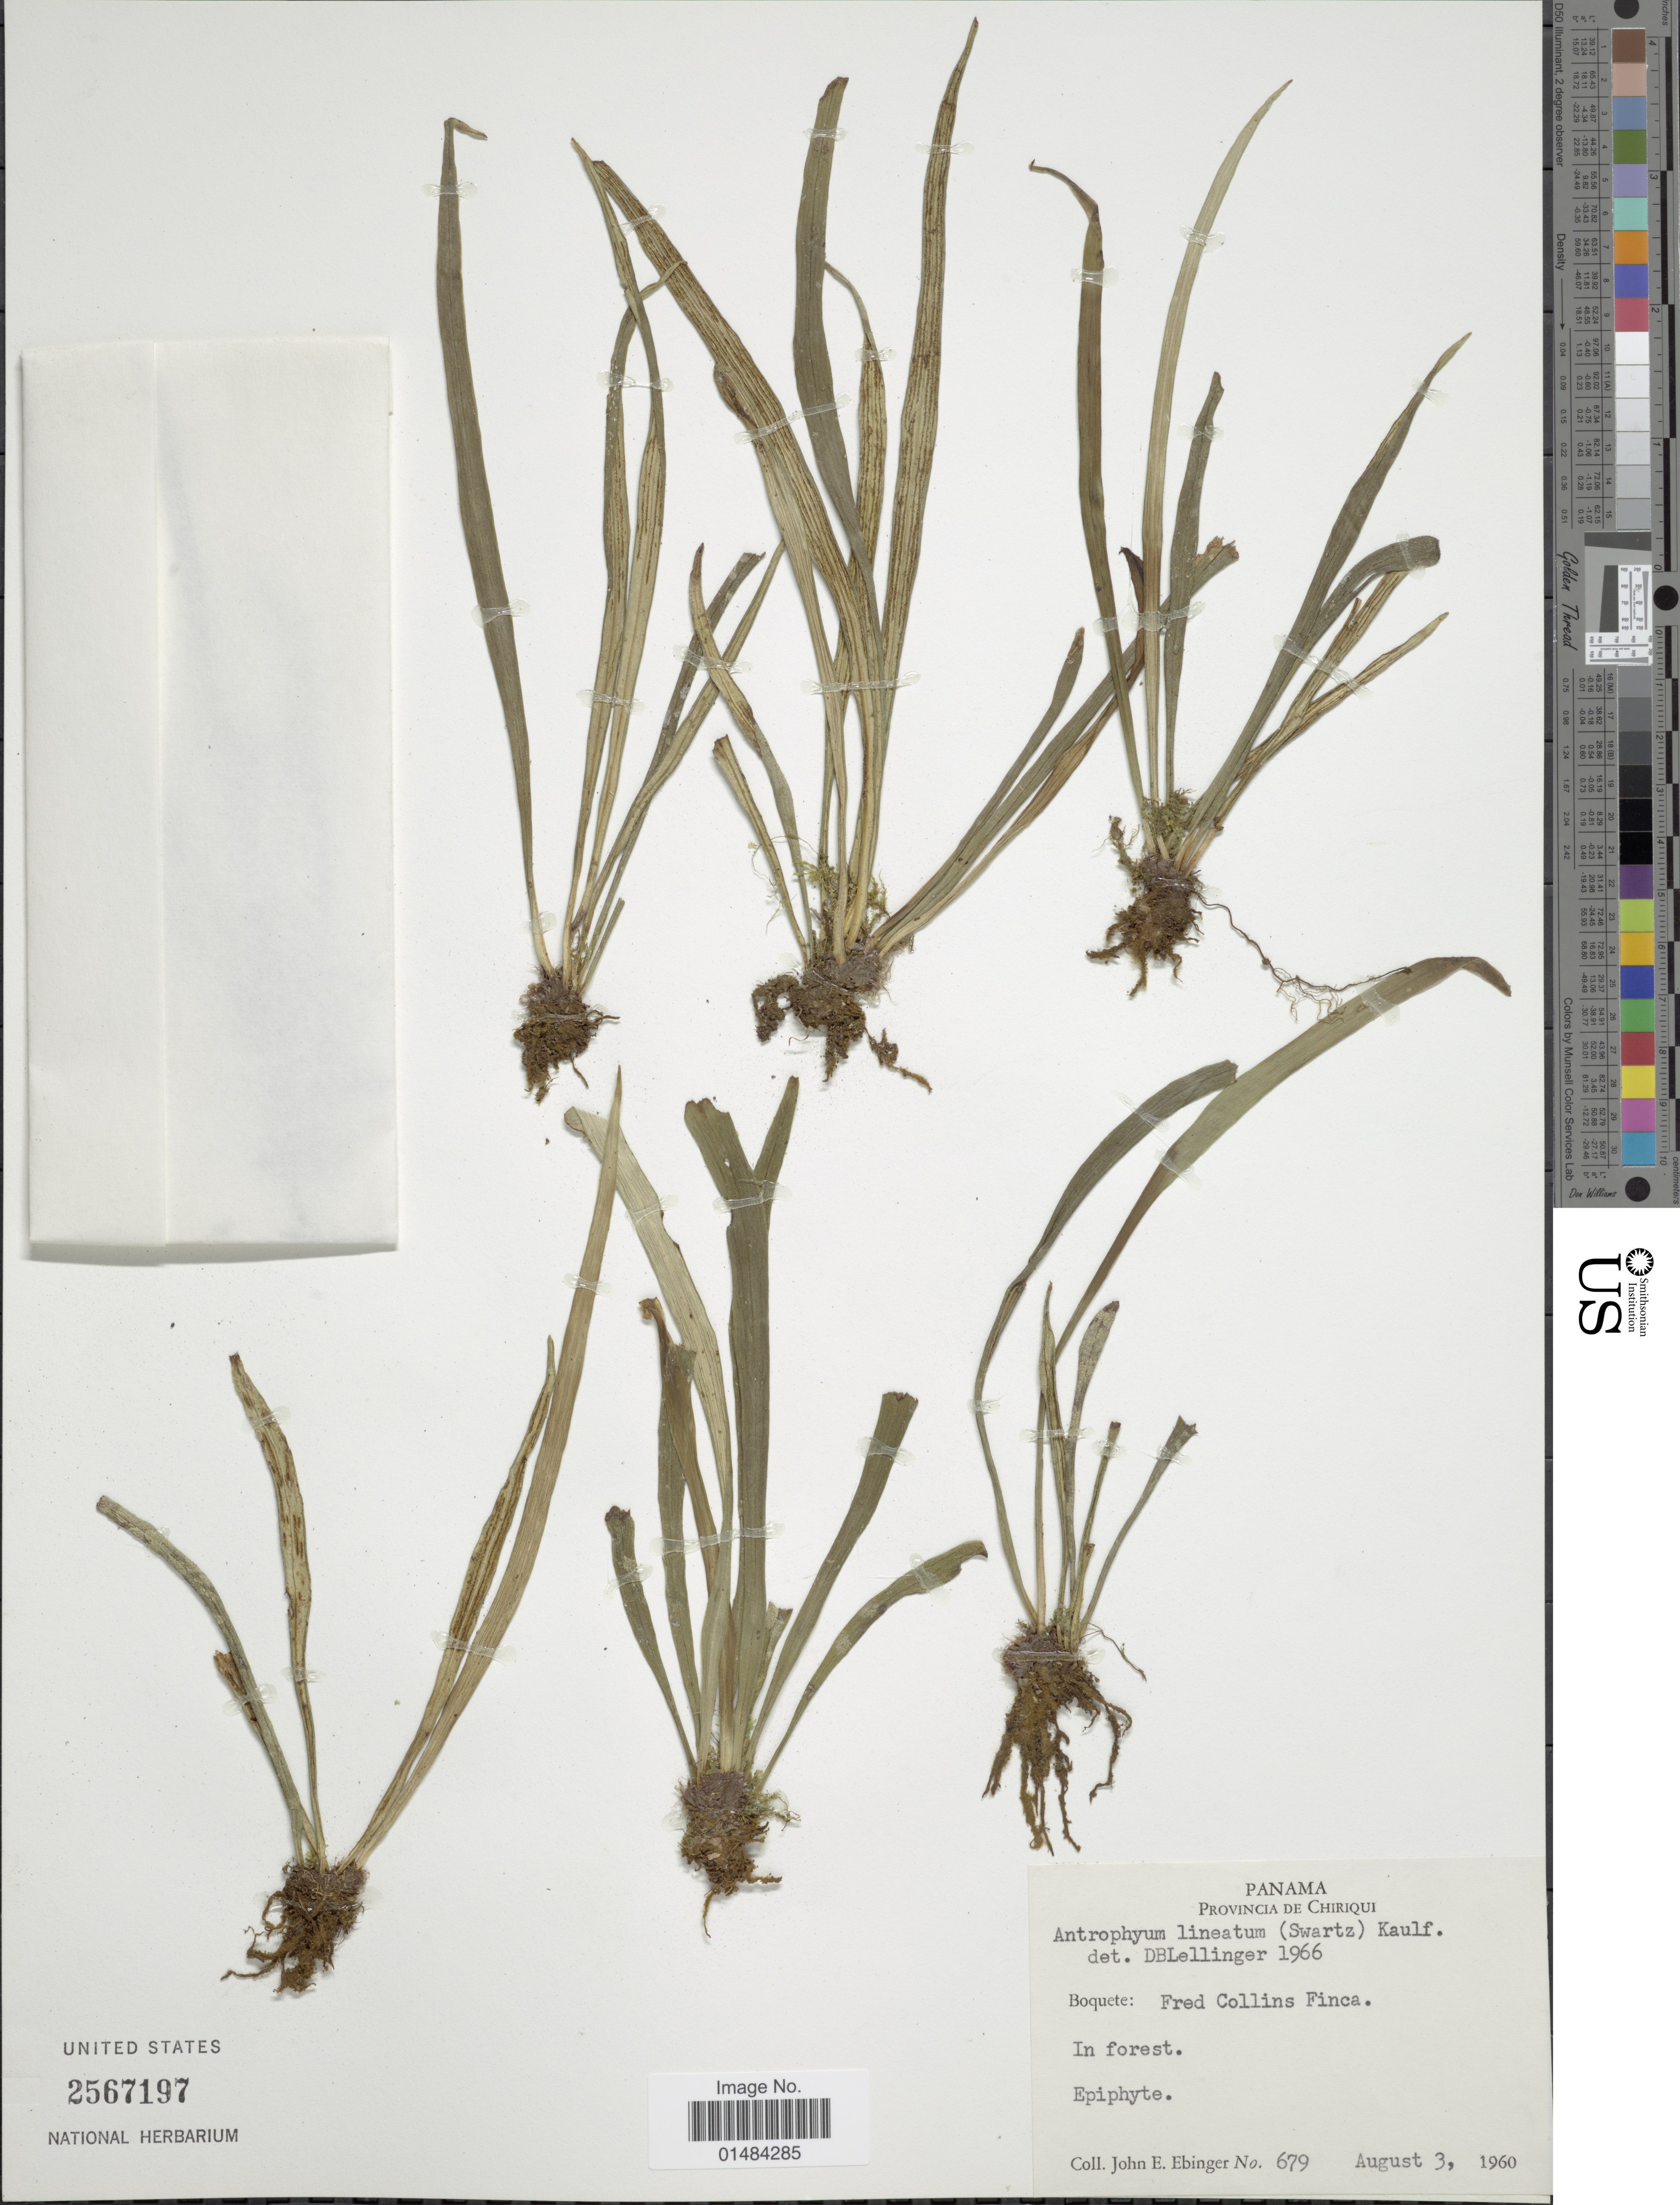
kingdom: Plantae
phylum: Tracheophyta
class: Polypodiopsida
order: Polypodiales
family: Pteridaceae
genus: Polytaenium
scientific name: Polytaenium lineatum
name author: (Sw.) J. Sm.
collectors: J. Ebinger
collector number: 679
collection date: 1960-08-03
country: Panama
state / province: Chiriqui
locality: Panama, Boquete: Fred Collins Finca.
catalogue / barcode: US 2567197